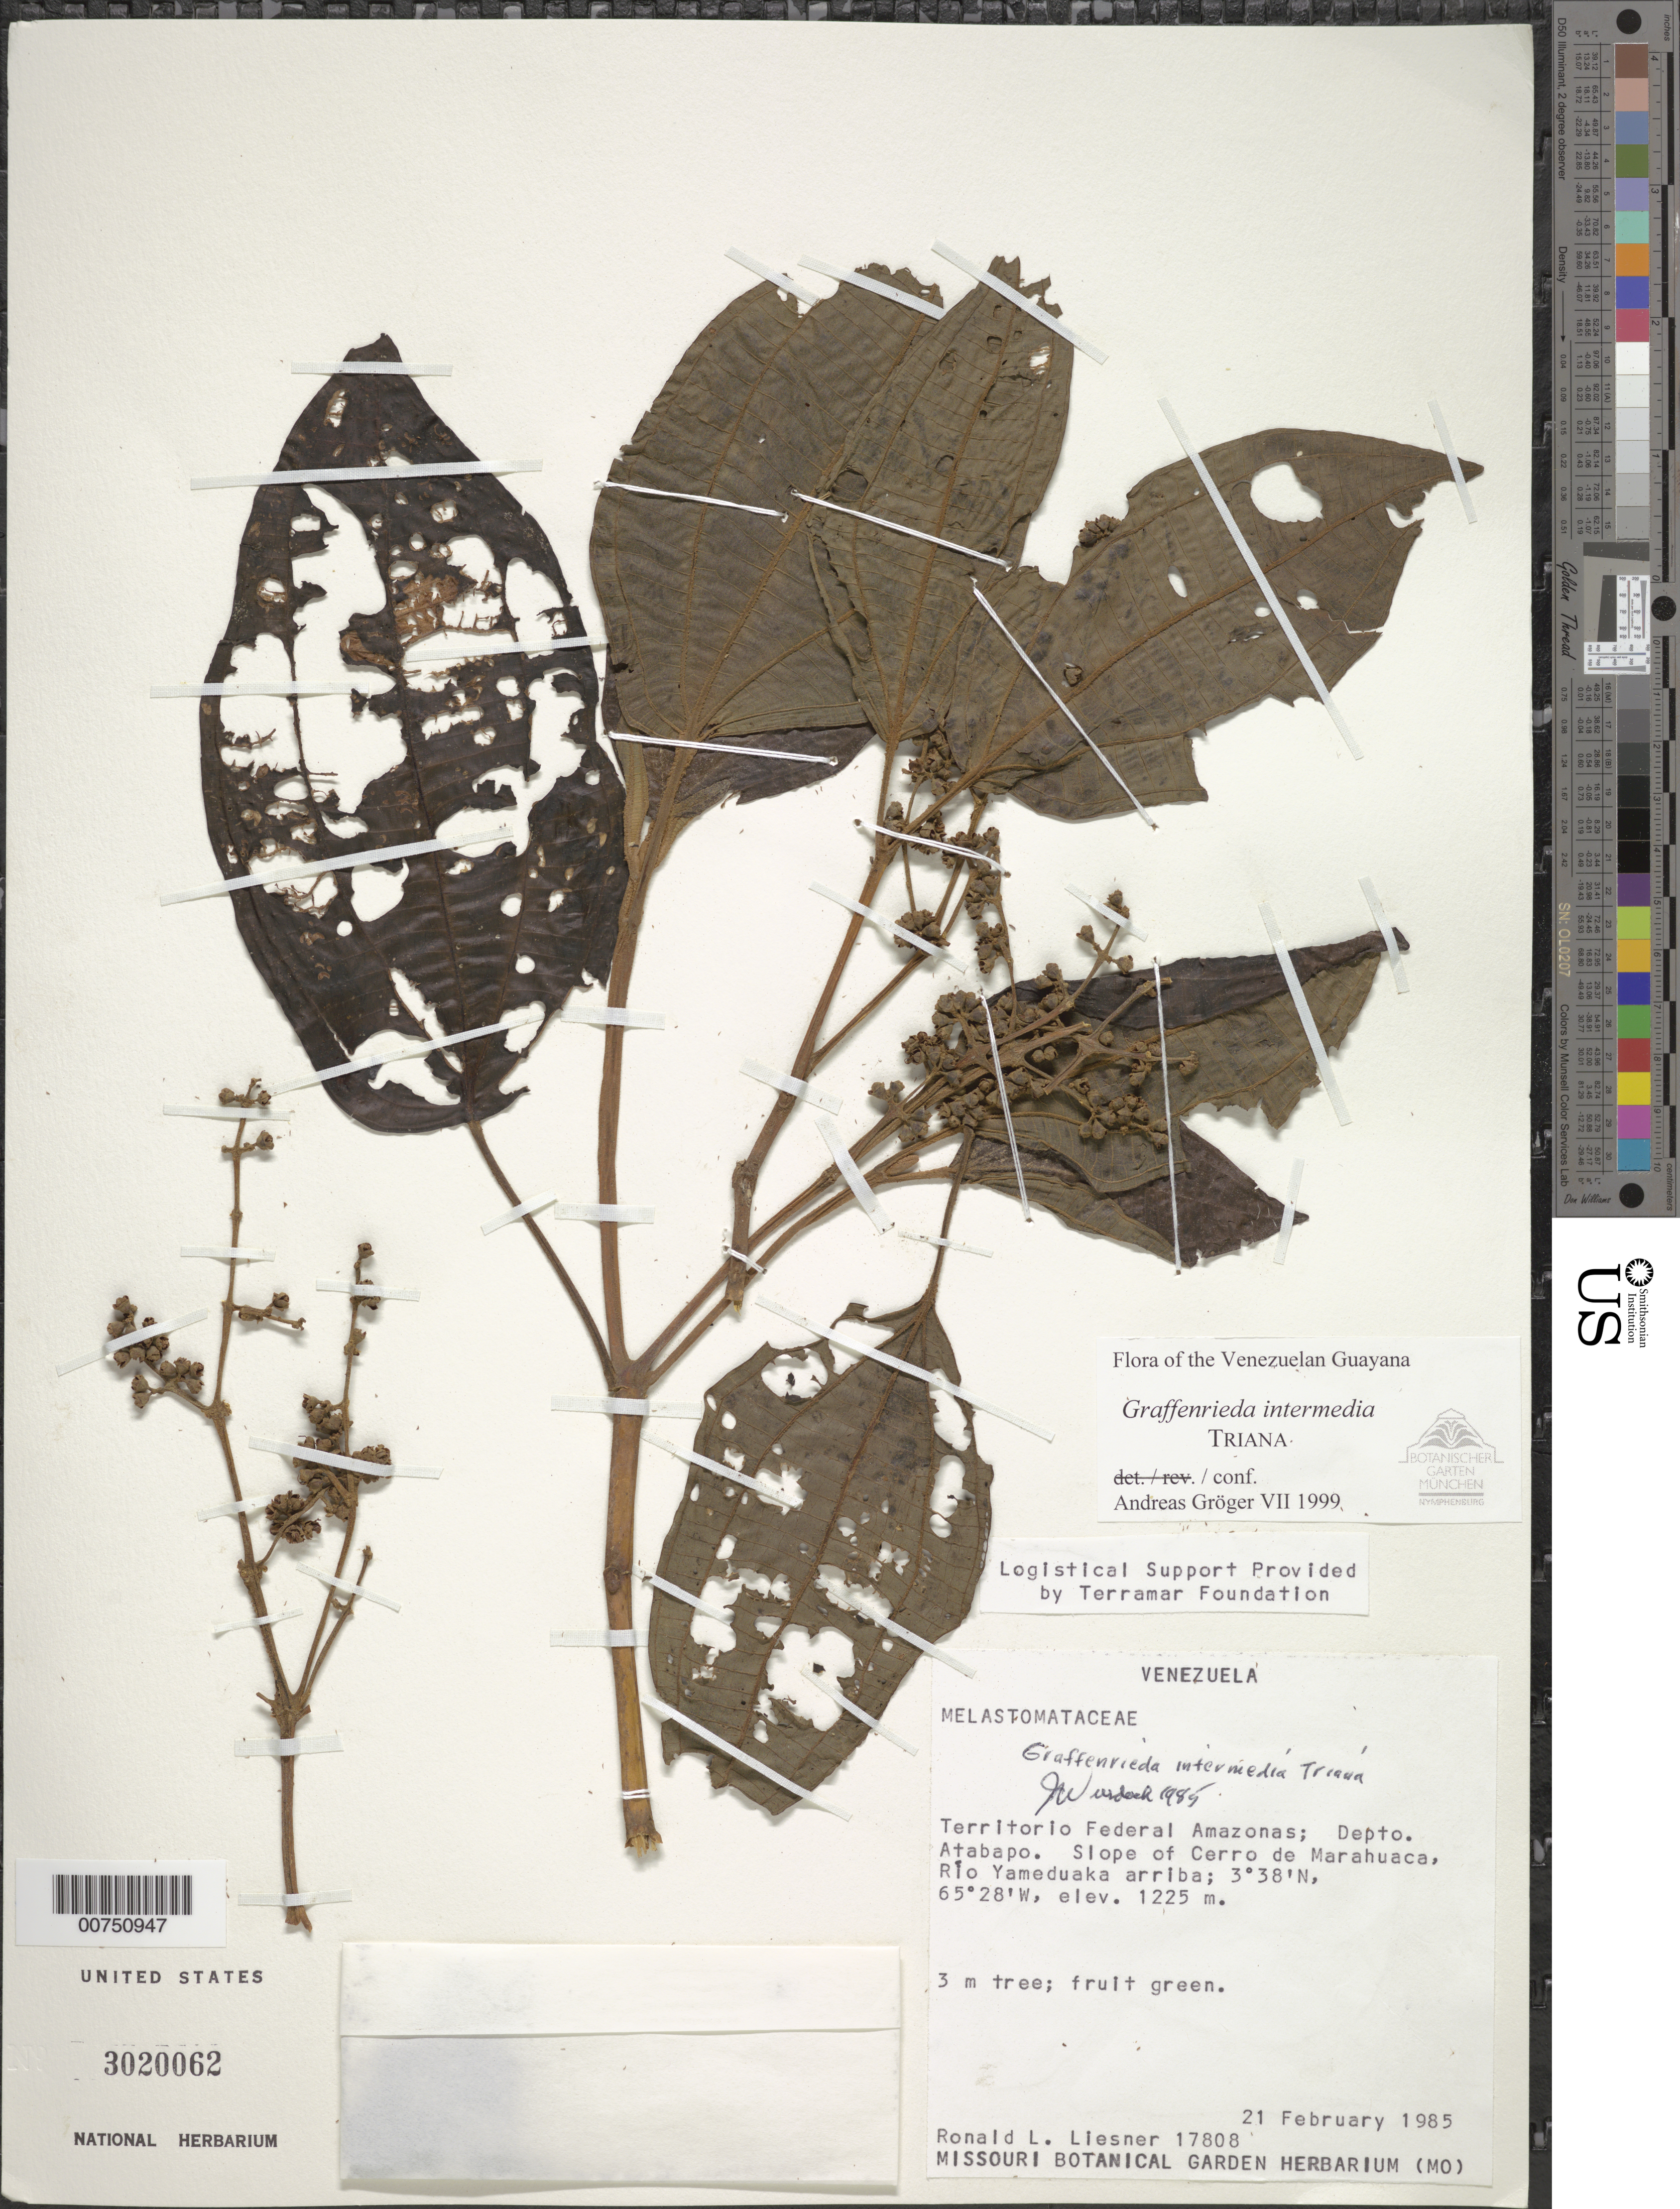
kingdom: Plantae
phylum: Tracheophyta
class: Magnoliopsida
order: Myrtales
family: Melastomataceae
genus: Graffenrieda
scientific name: Graffenrieda intermedia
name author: Triana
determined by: Gröger, A.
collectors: R. L. Liesner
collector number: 17808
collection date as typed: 21-Feb-85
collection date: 1985-02-21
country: Venezuela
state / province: Amazonas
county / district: Atabapo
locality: Cerro de Marahuaca slope, Río Yameduaka arriba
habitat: Slope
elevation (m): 1225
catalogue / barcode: US 3020062